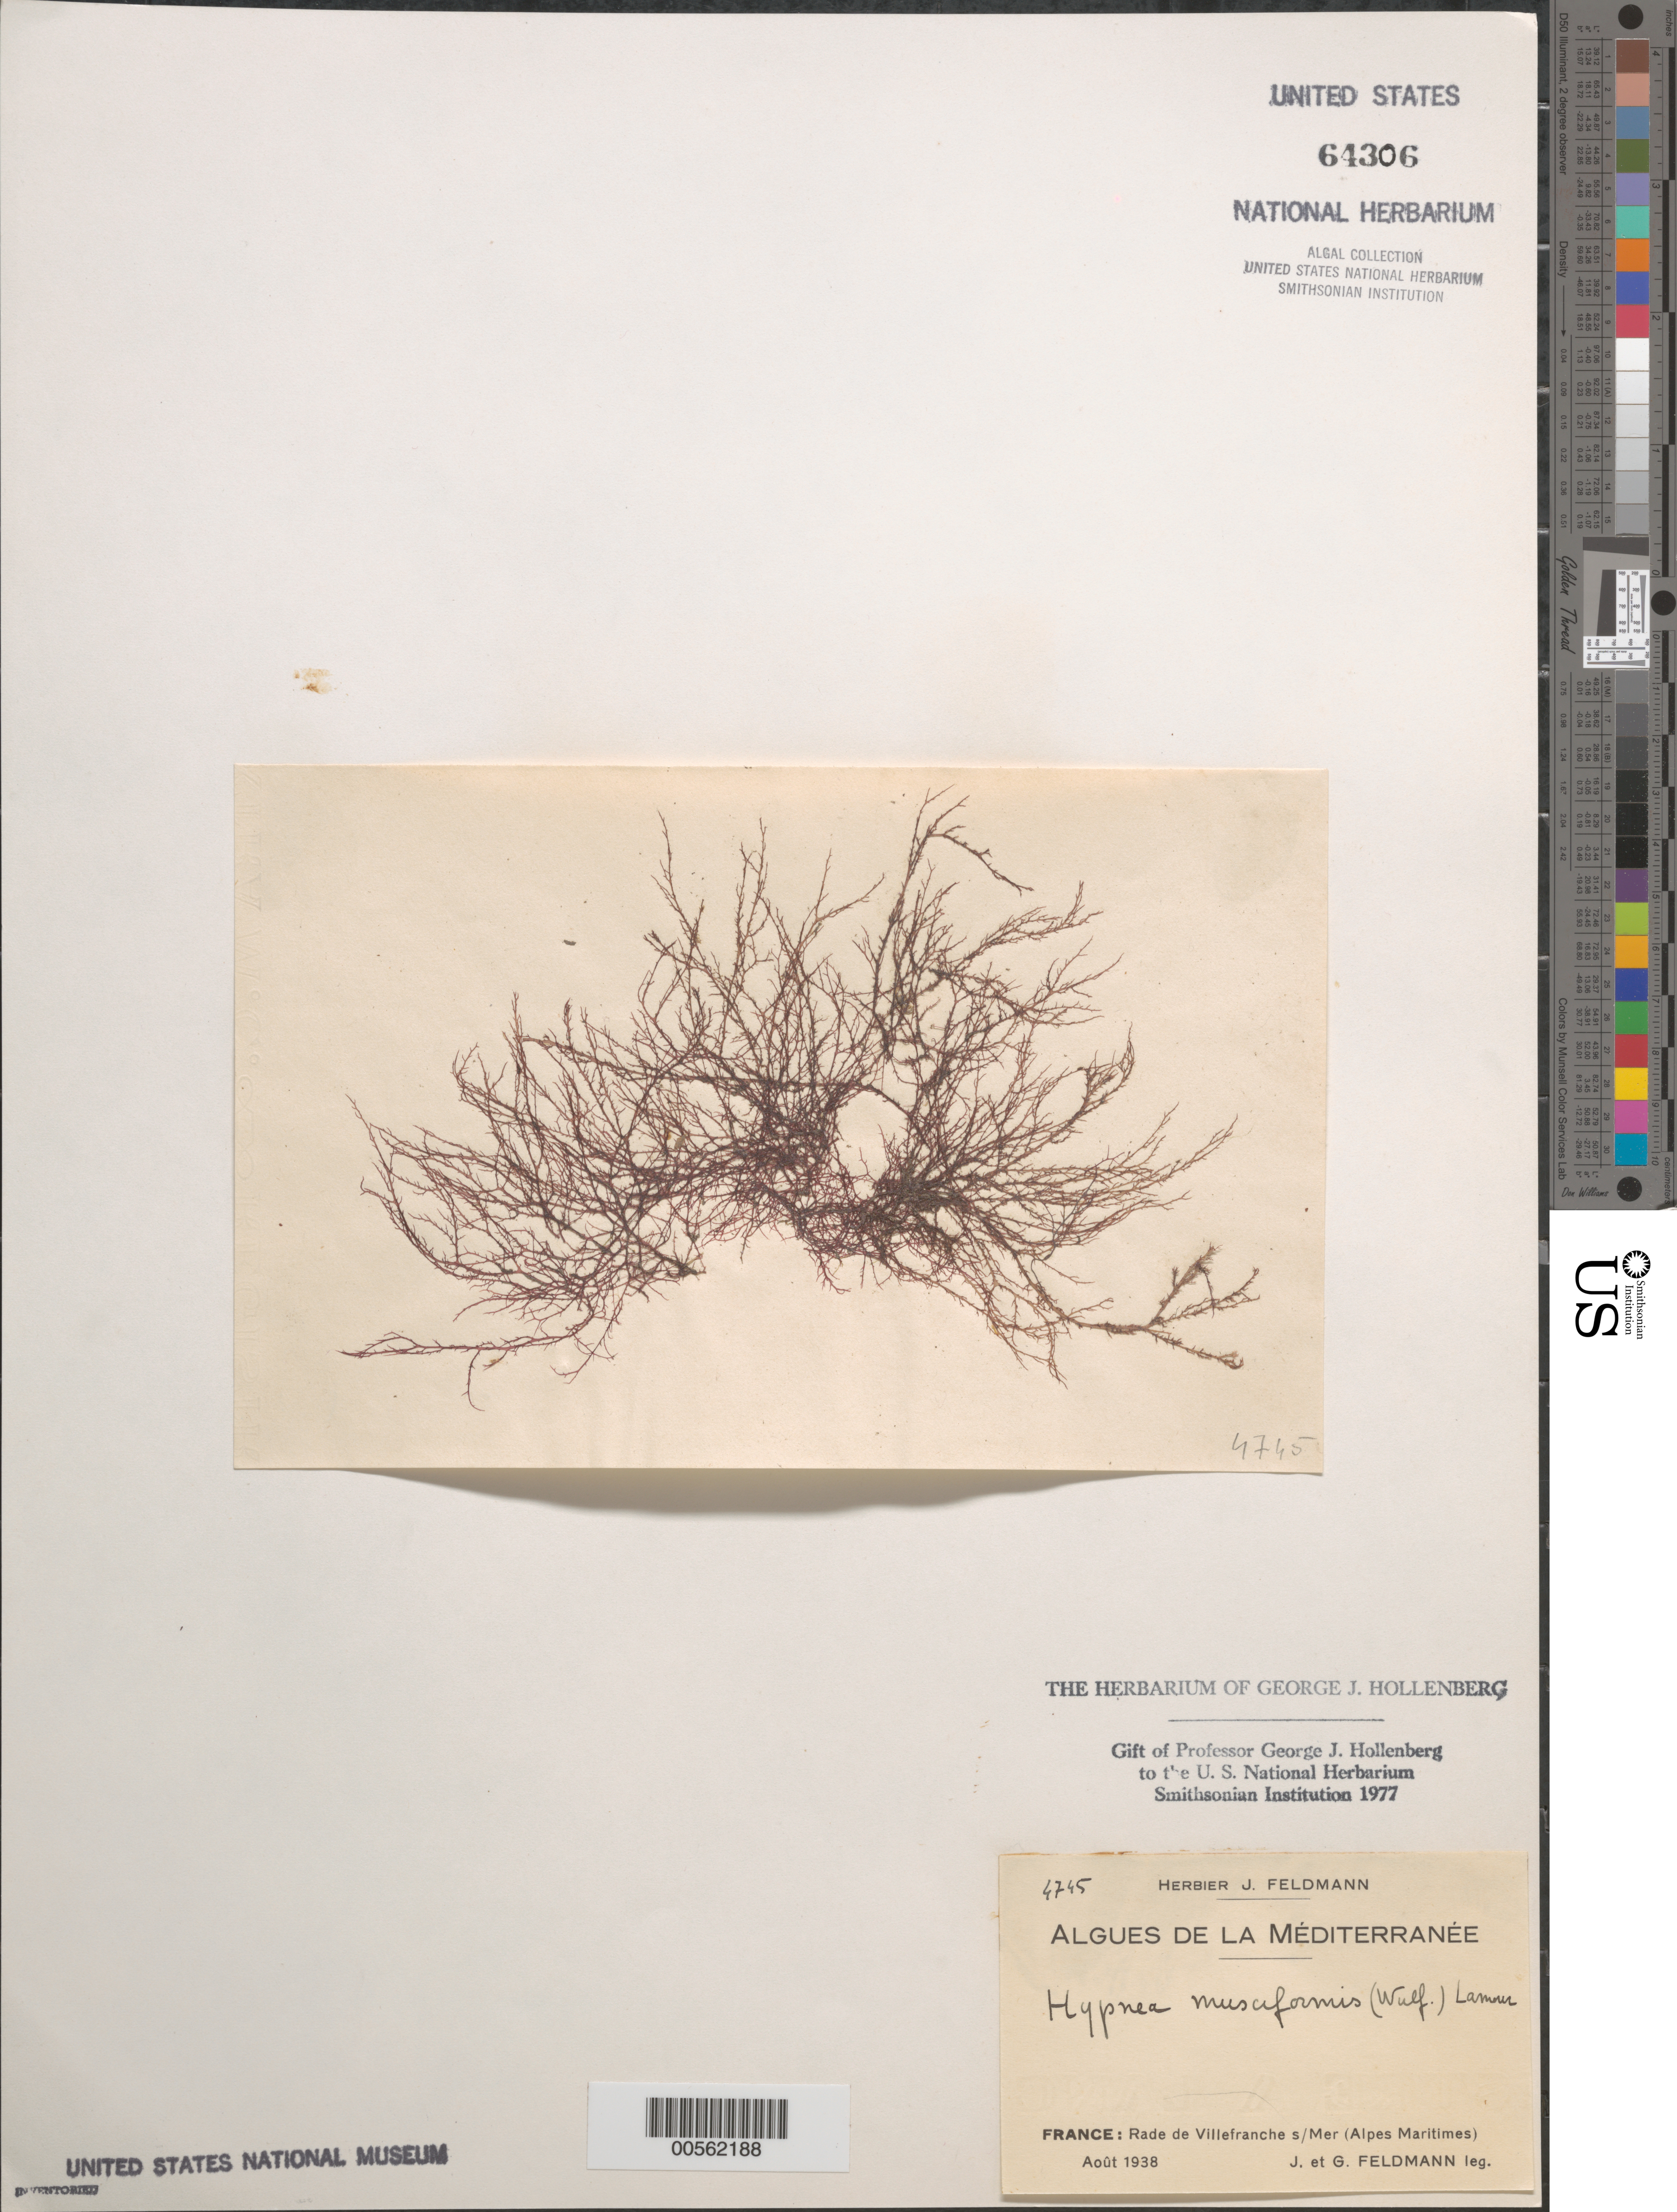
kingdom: Plantae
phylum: Rhodophyta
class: Florideophyceae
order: Gigartinales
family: Cystocloniaceae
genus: Hypnea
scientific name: Hypnea musciformis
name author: (Wulfen) J.V.Lamouroux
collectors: J. Feldmann & G. Feldmann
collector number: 4745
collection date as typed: Aug 1938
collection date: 1938-08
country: France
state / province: Provence-Alpes-Côte d'Azur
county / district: Alpes-Maritimes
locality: Rade de Villefranche sur Mer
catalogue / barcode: US 64306